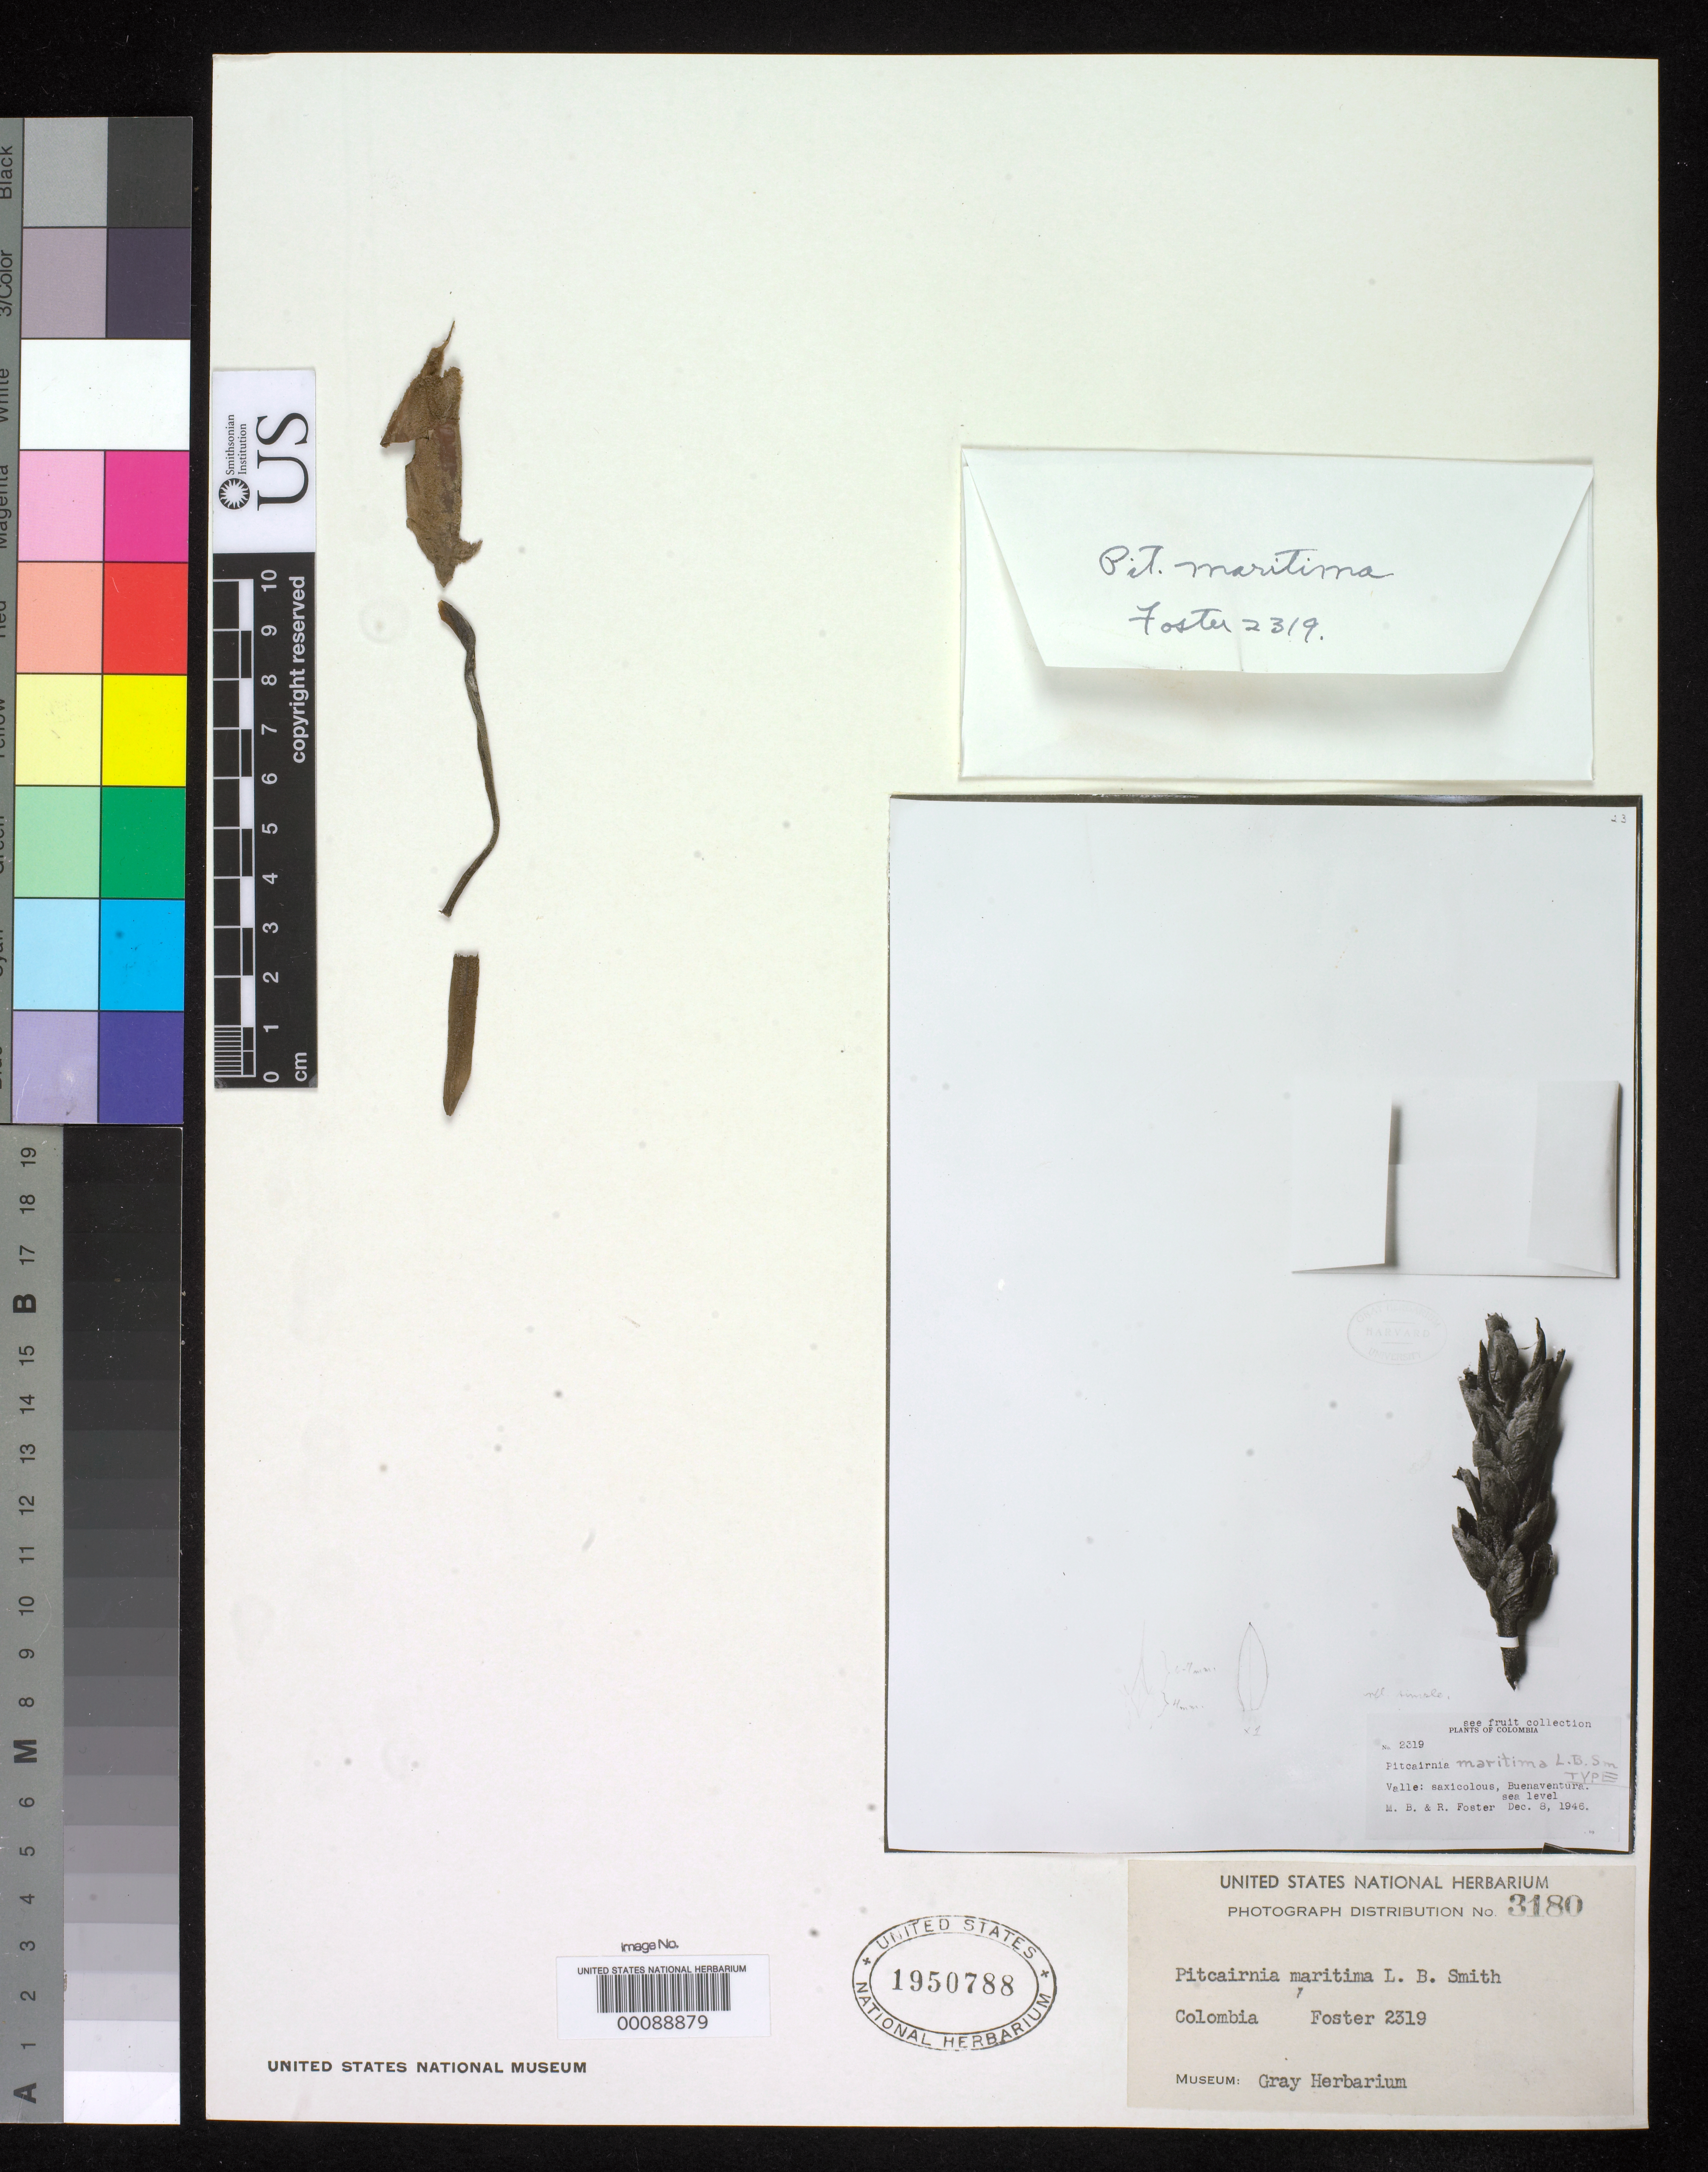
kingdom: Plantae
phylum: Tracheophyta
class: Liliopsida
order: Poales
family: Bromeliaceae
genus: Pitcairnia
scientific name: Pitcairnia maritima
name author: L.B. Sm.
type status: Isotype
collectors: M. B. Foster & R. C. Foster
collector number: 2319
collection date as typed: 08 Dec 1946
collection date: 1946-12-08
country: Colombia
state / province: Valle del Cauca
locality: Buena Ventura.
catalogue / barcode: US 1950788